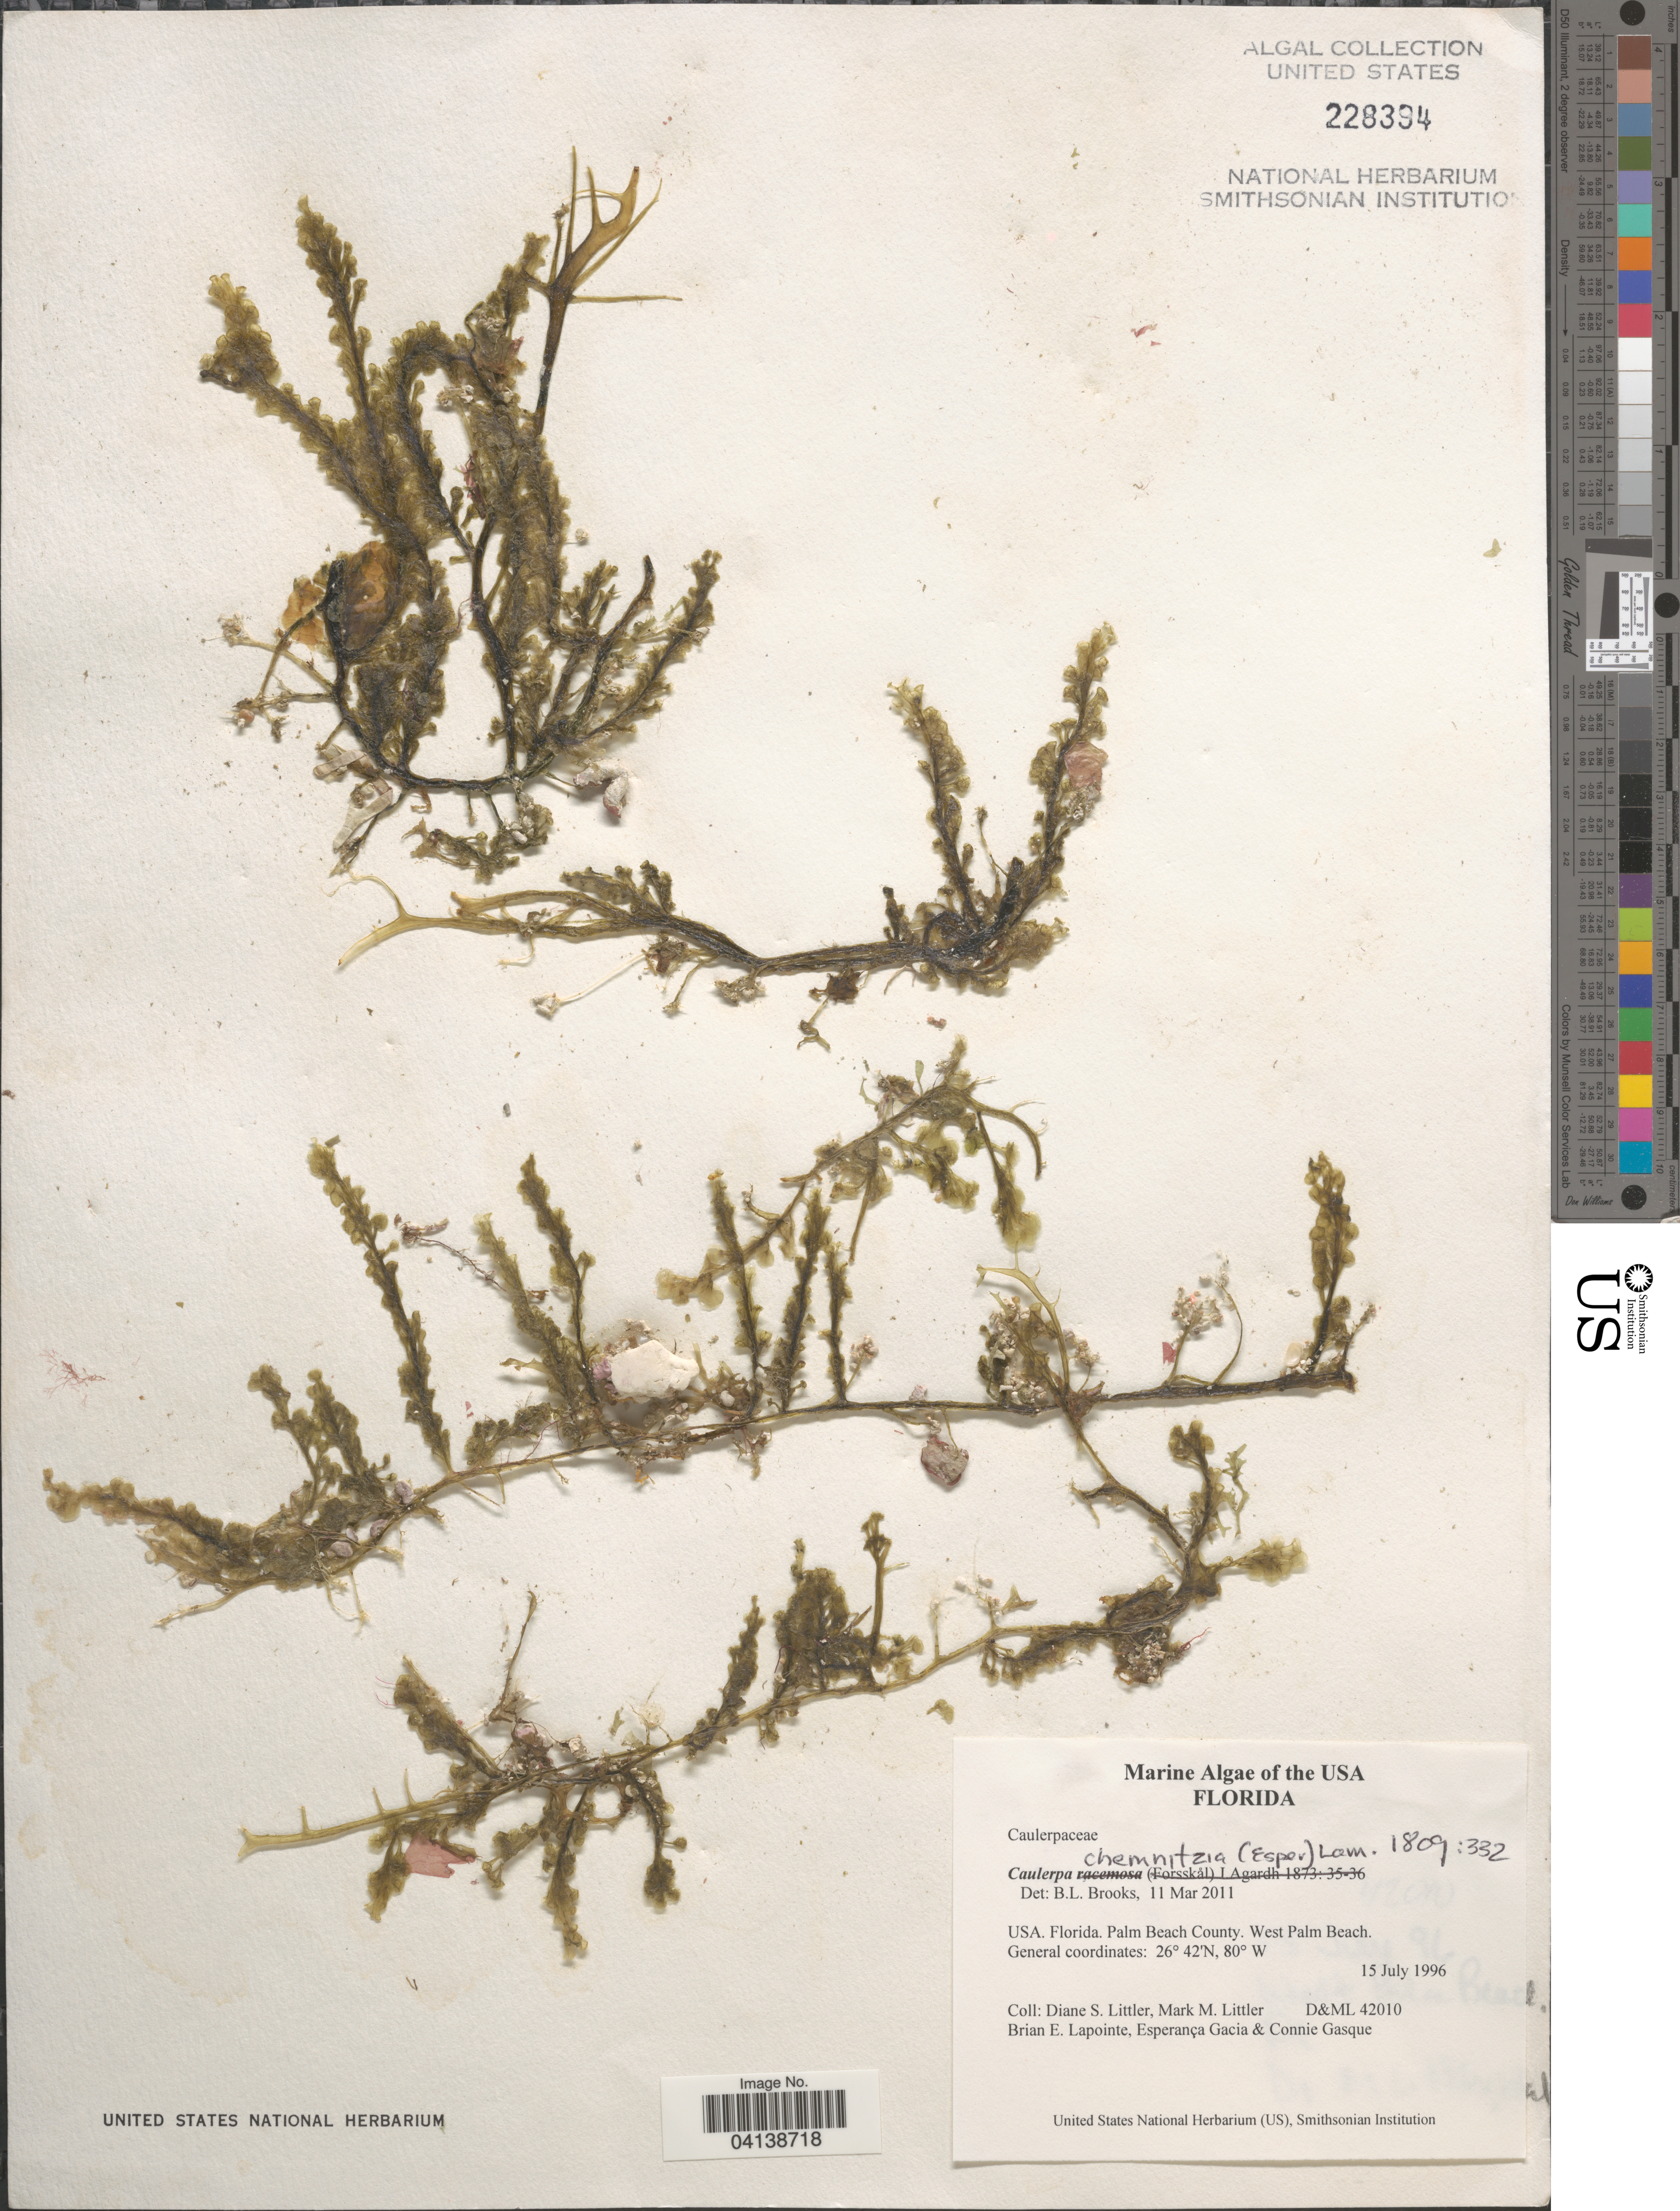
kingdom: Plantae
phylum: Chlorophyta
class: Ulvophyceae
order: Bryopsidales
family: Caulerpaceae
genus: Caulerpa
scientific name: Caulerpa chemnitzia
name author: (Esper) J.V.Lamouroux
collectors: D. S. Littler, M. M. Littler, B. Lapointe, E. Gacia & C. Gasque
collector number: D&ML42010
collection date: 1996-07-15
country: United States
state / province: Florida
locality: Palm Beach County. West Palm Beach.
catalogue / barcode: US 228394